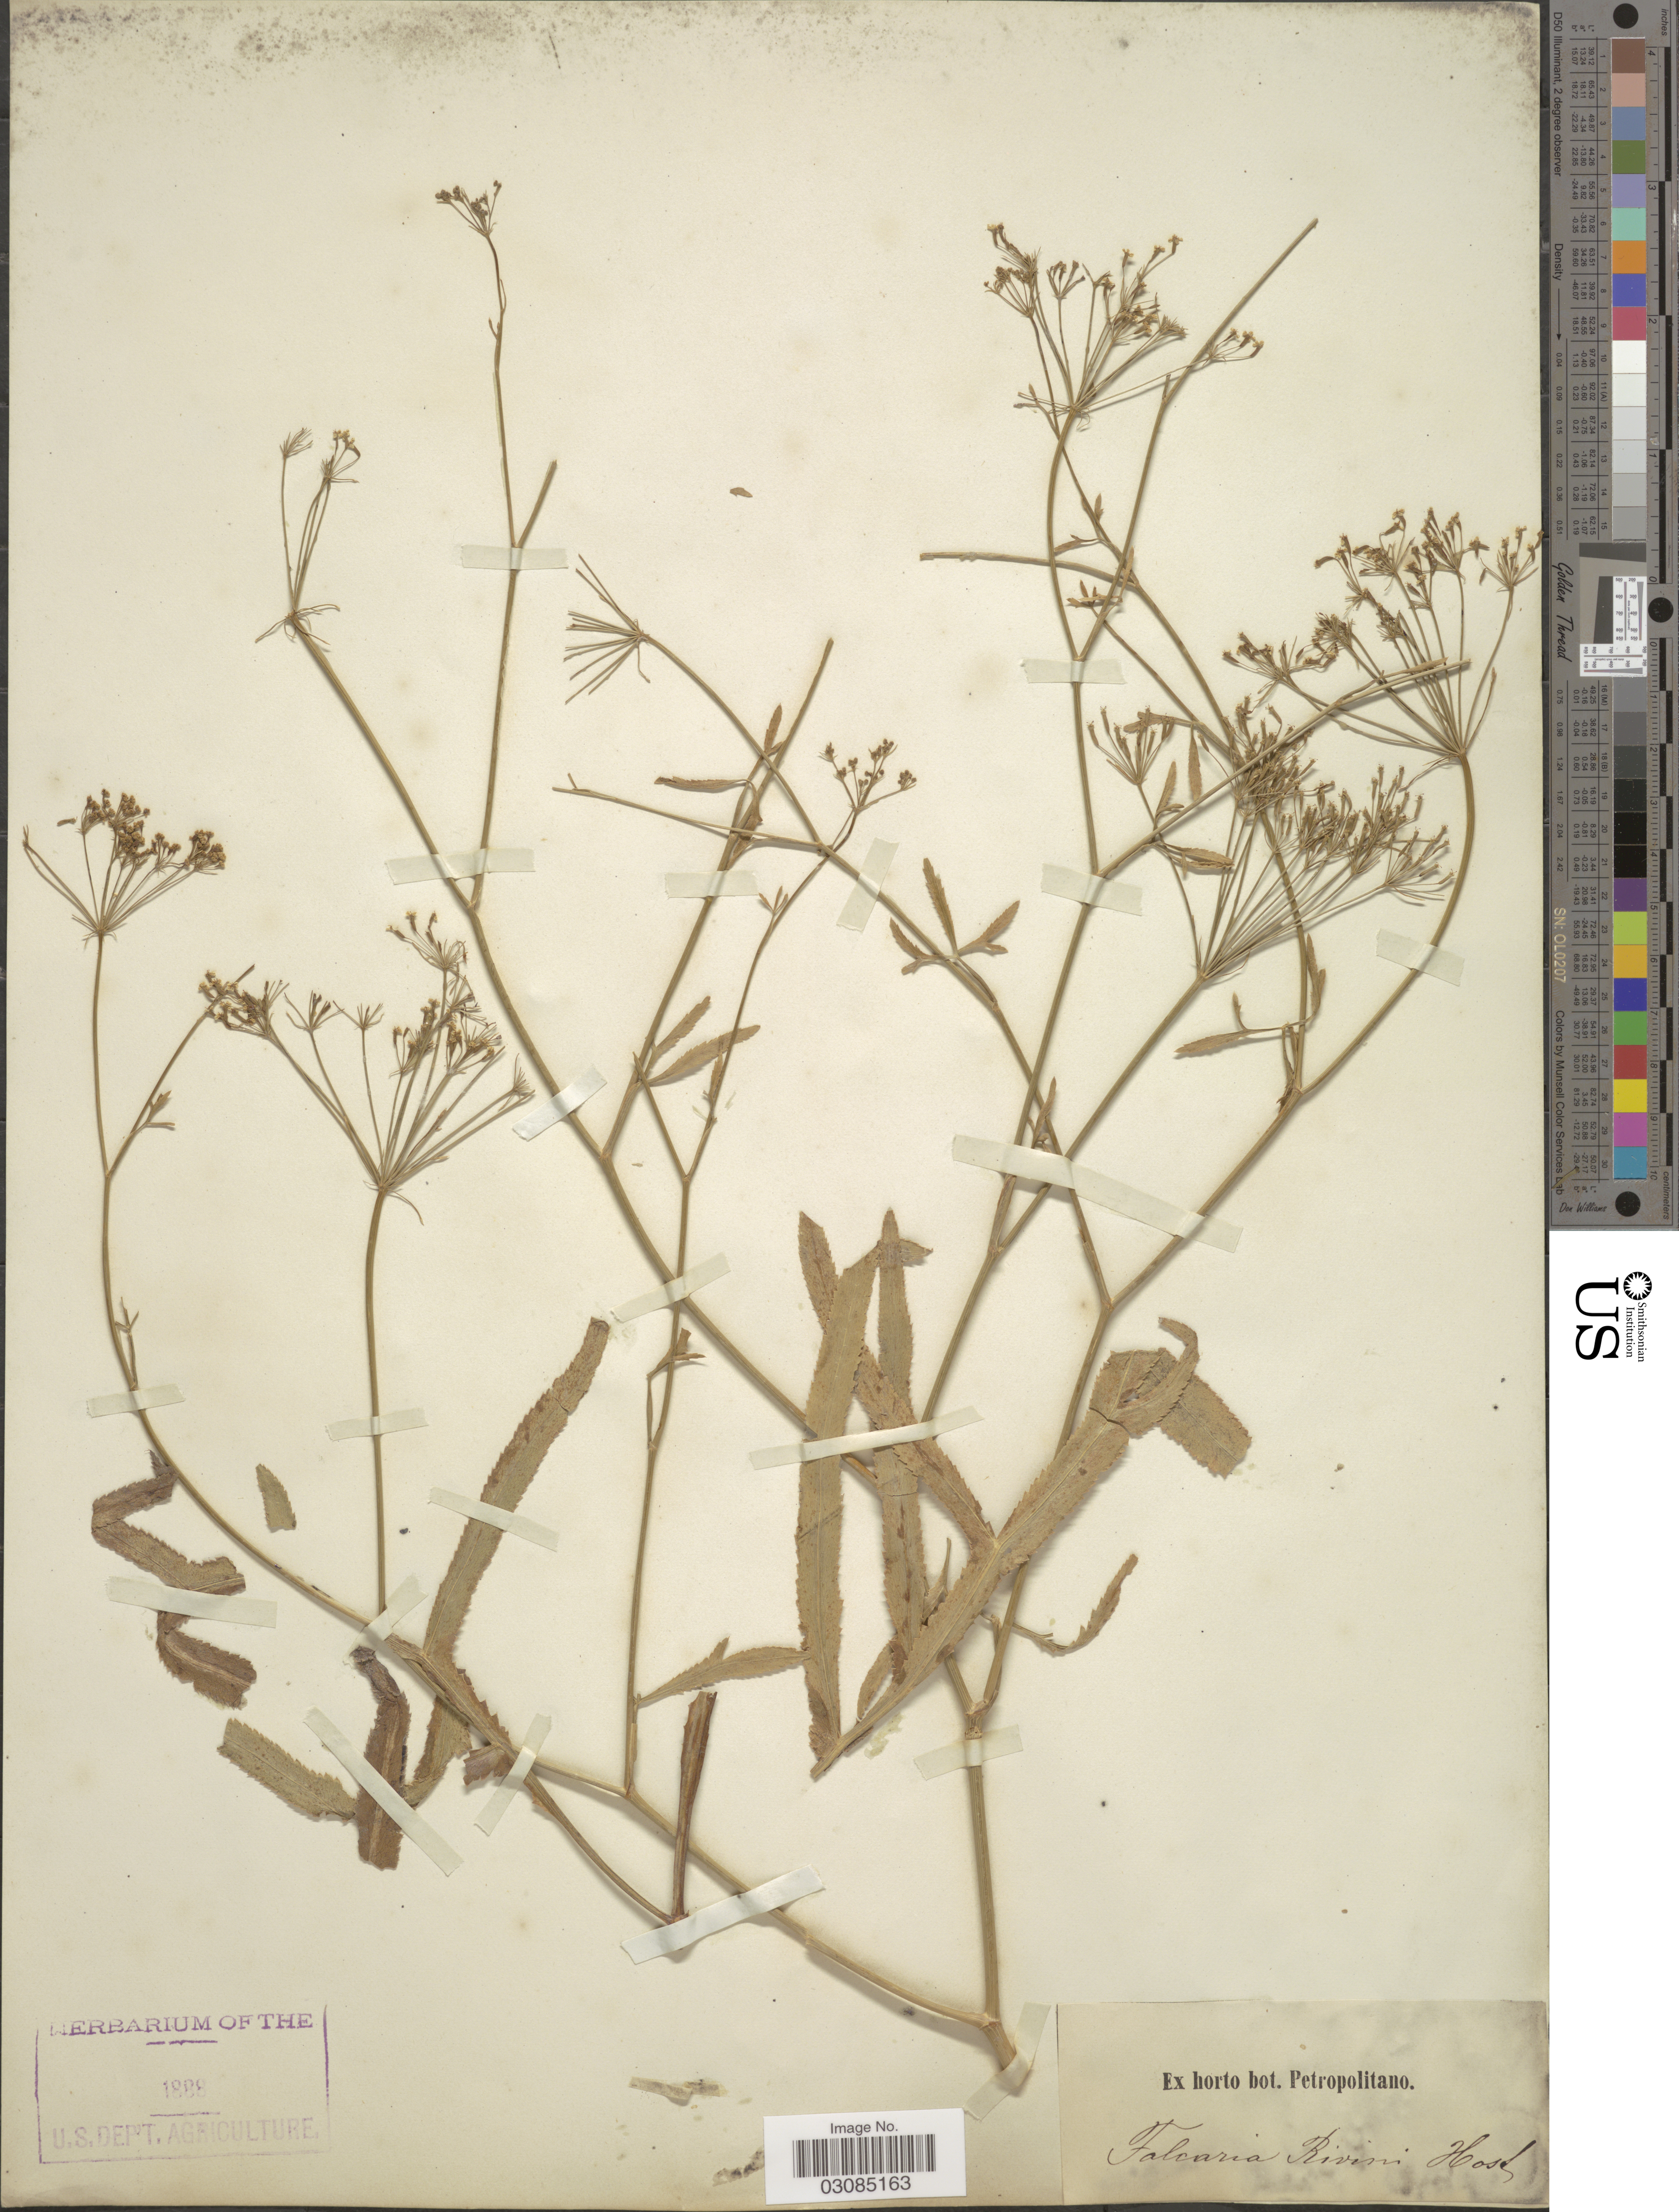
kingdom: Plantae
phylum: Tracheophyta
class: Magnoliopsida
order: Apiales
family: Apiaceae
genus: Falcaria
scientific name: Falcaria rivini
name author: Host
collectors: ex Horto Bot. Petropolitano